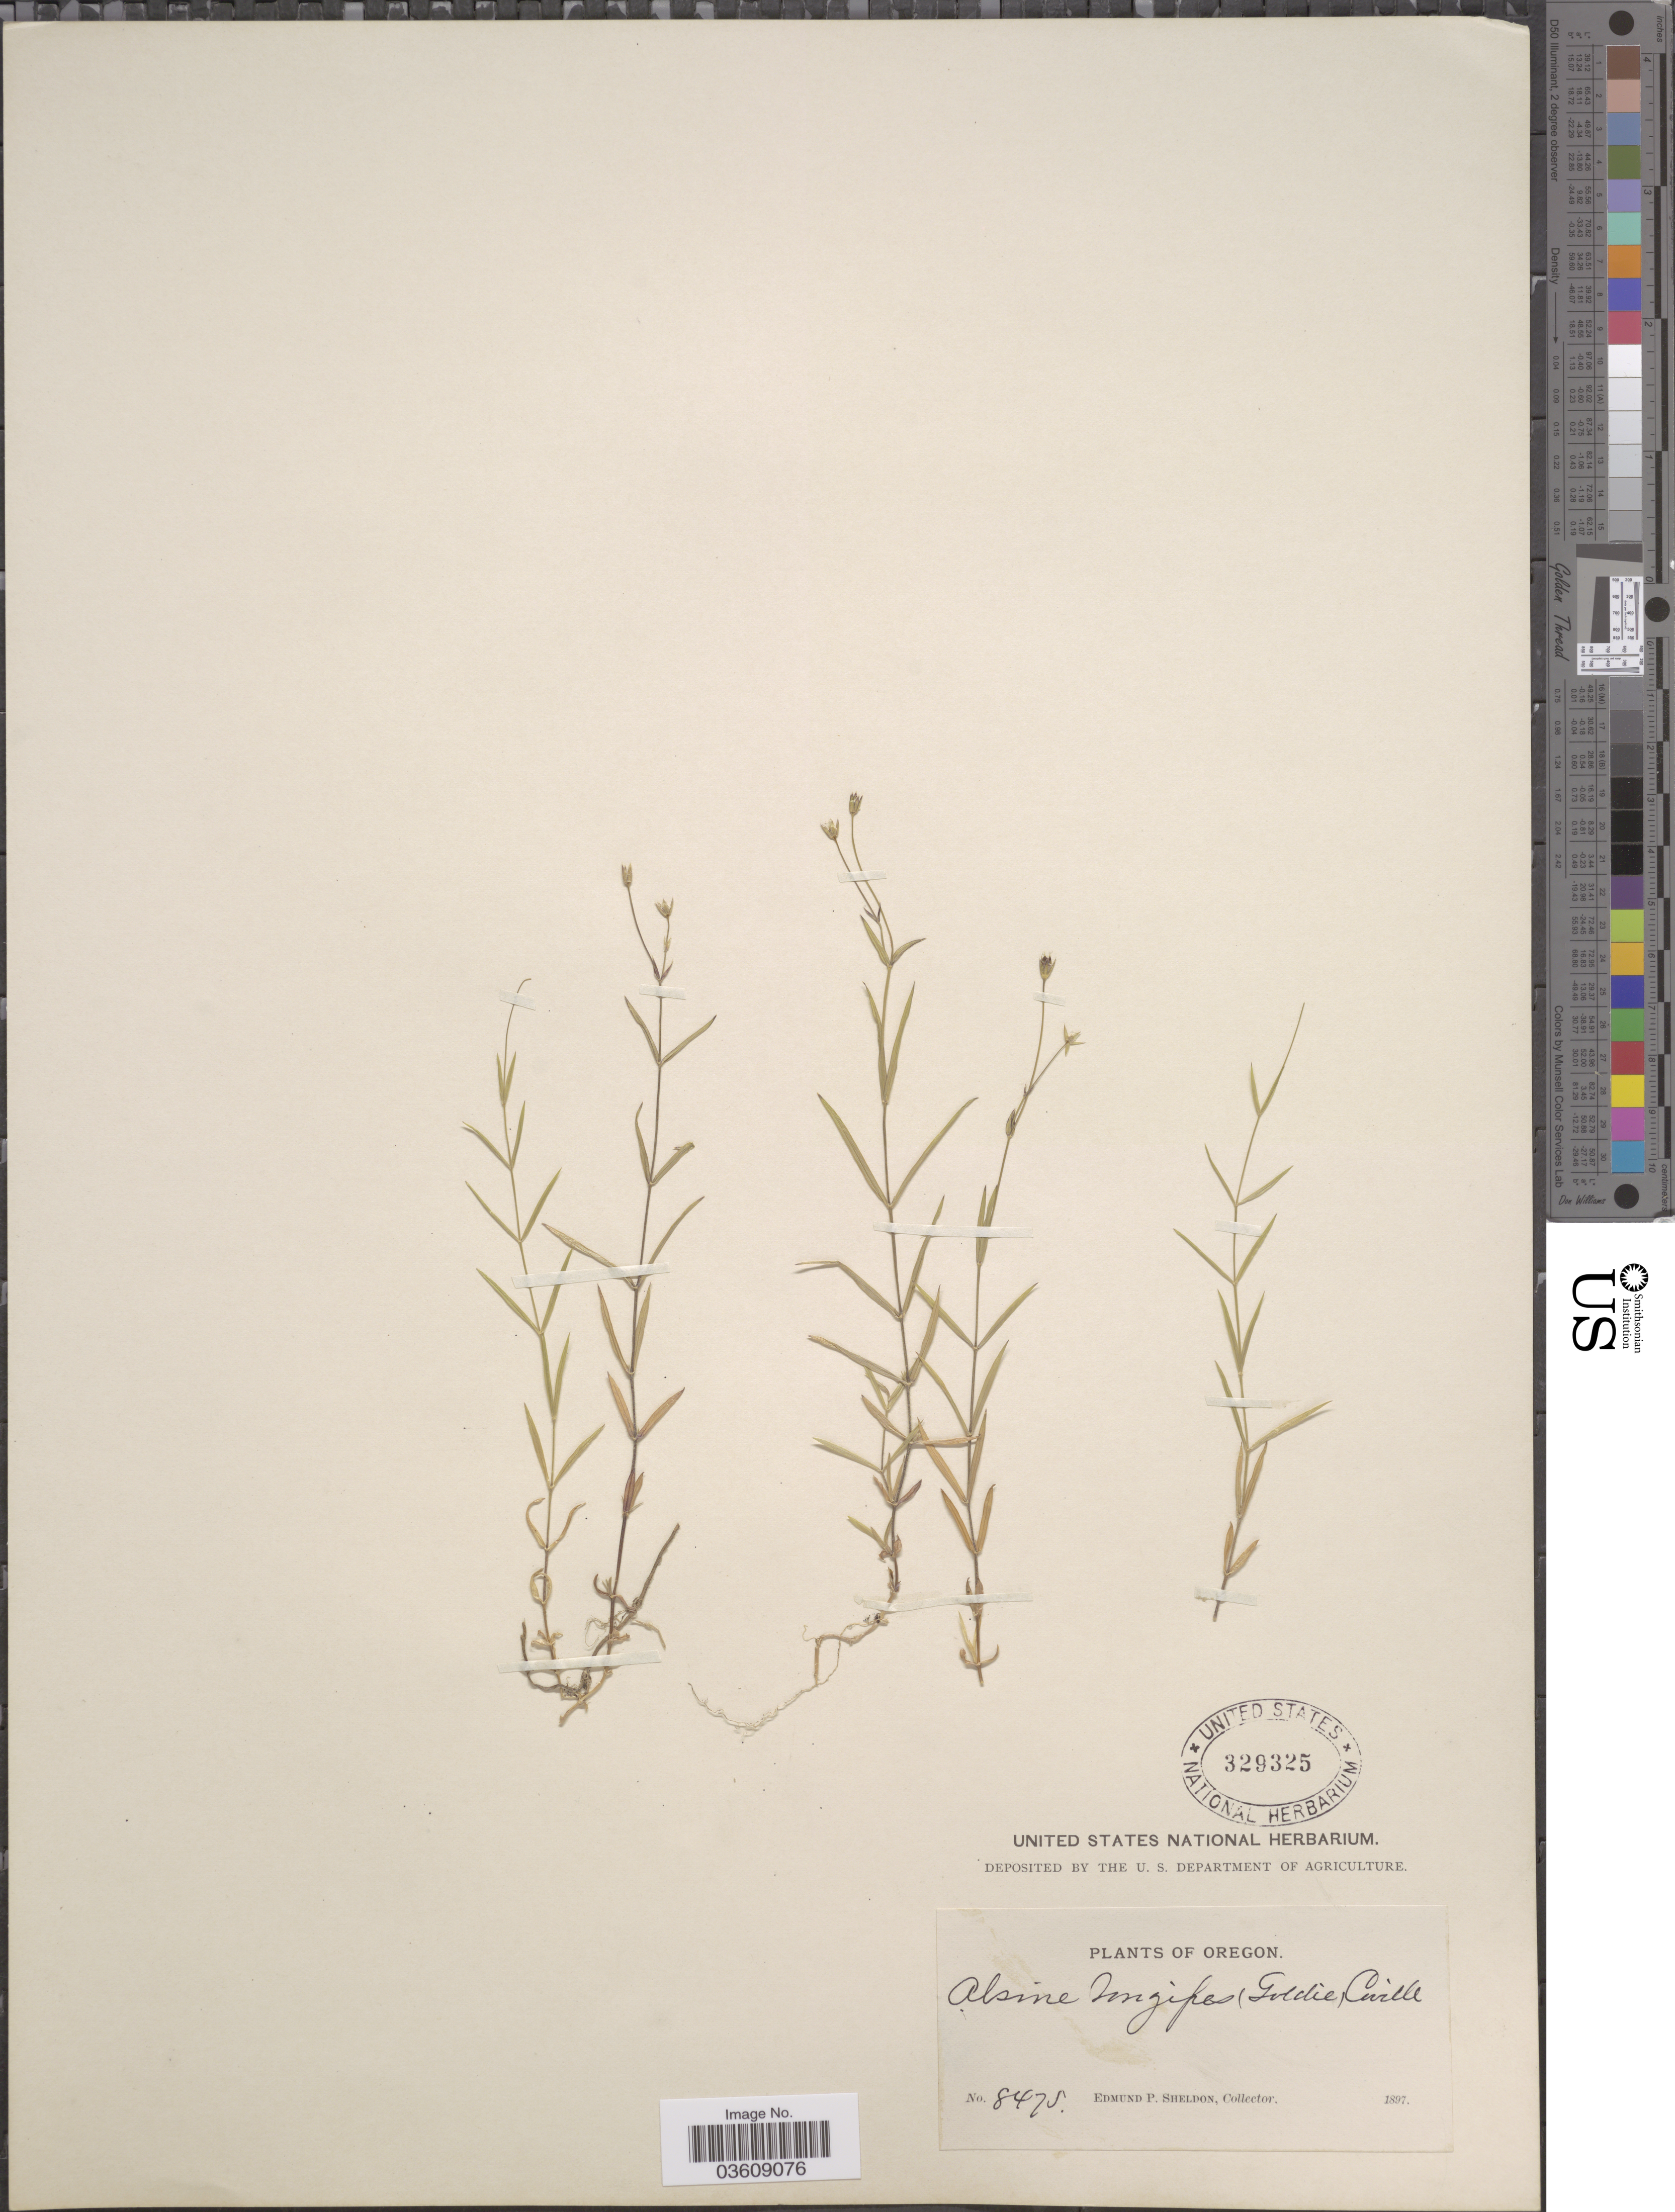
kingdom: Plantae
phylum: Tracheophyta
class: Magnoliopsida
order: Caryophyllales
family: Caryophyllaceae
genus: Stellaria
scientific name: Stellaria longipes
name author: Goldie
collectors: E. P. Sheldon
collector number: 8475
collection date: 1897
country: United States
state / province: Oregon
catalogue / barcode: US 329325